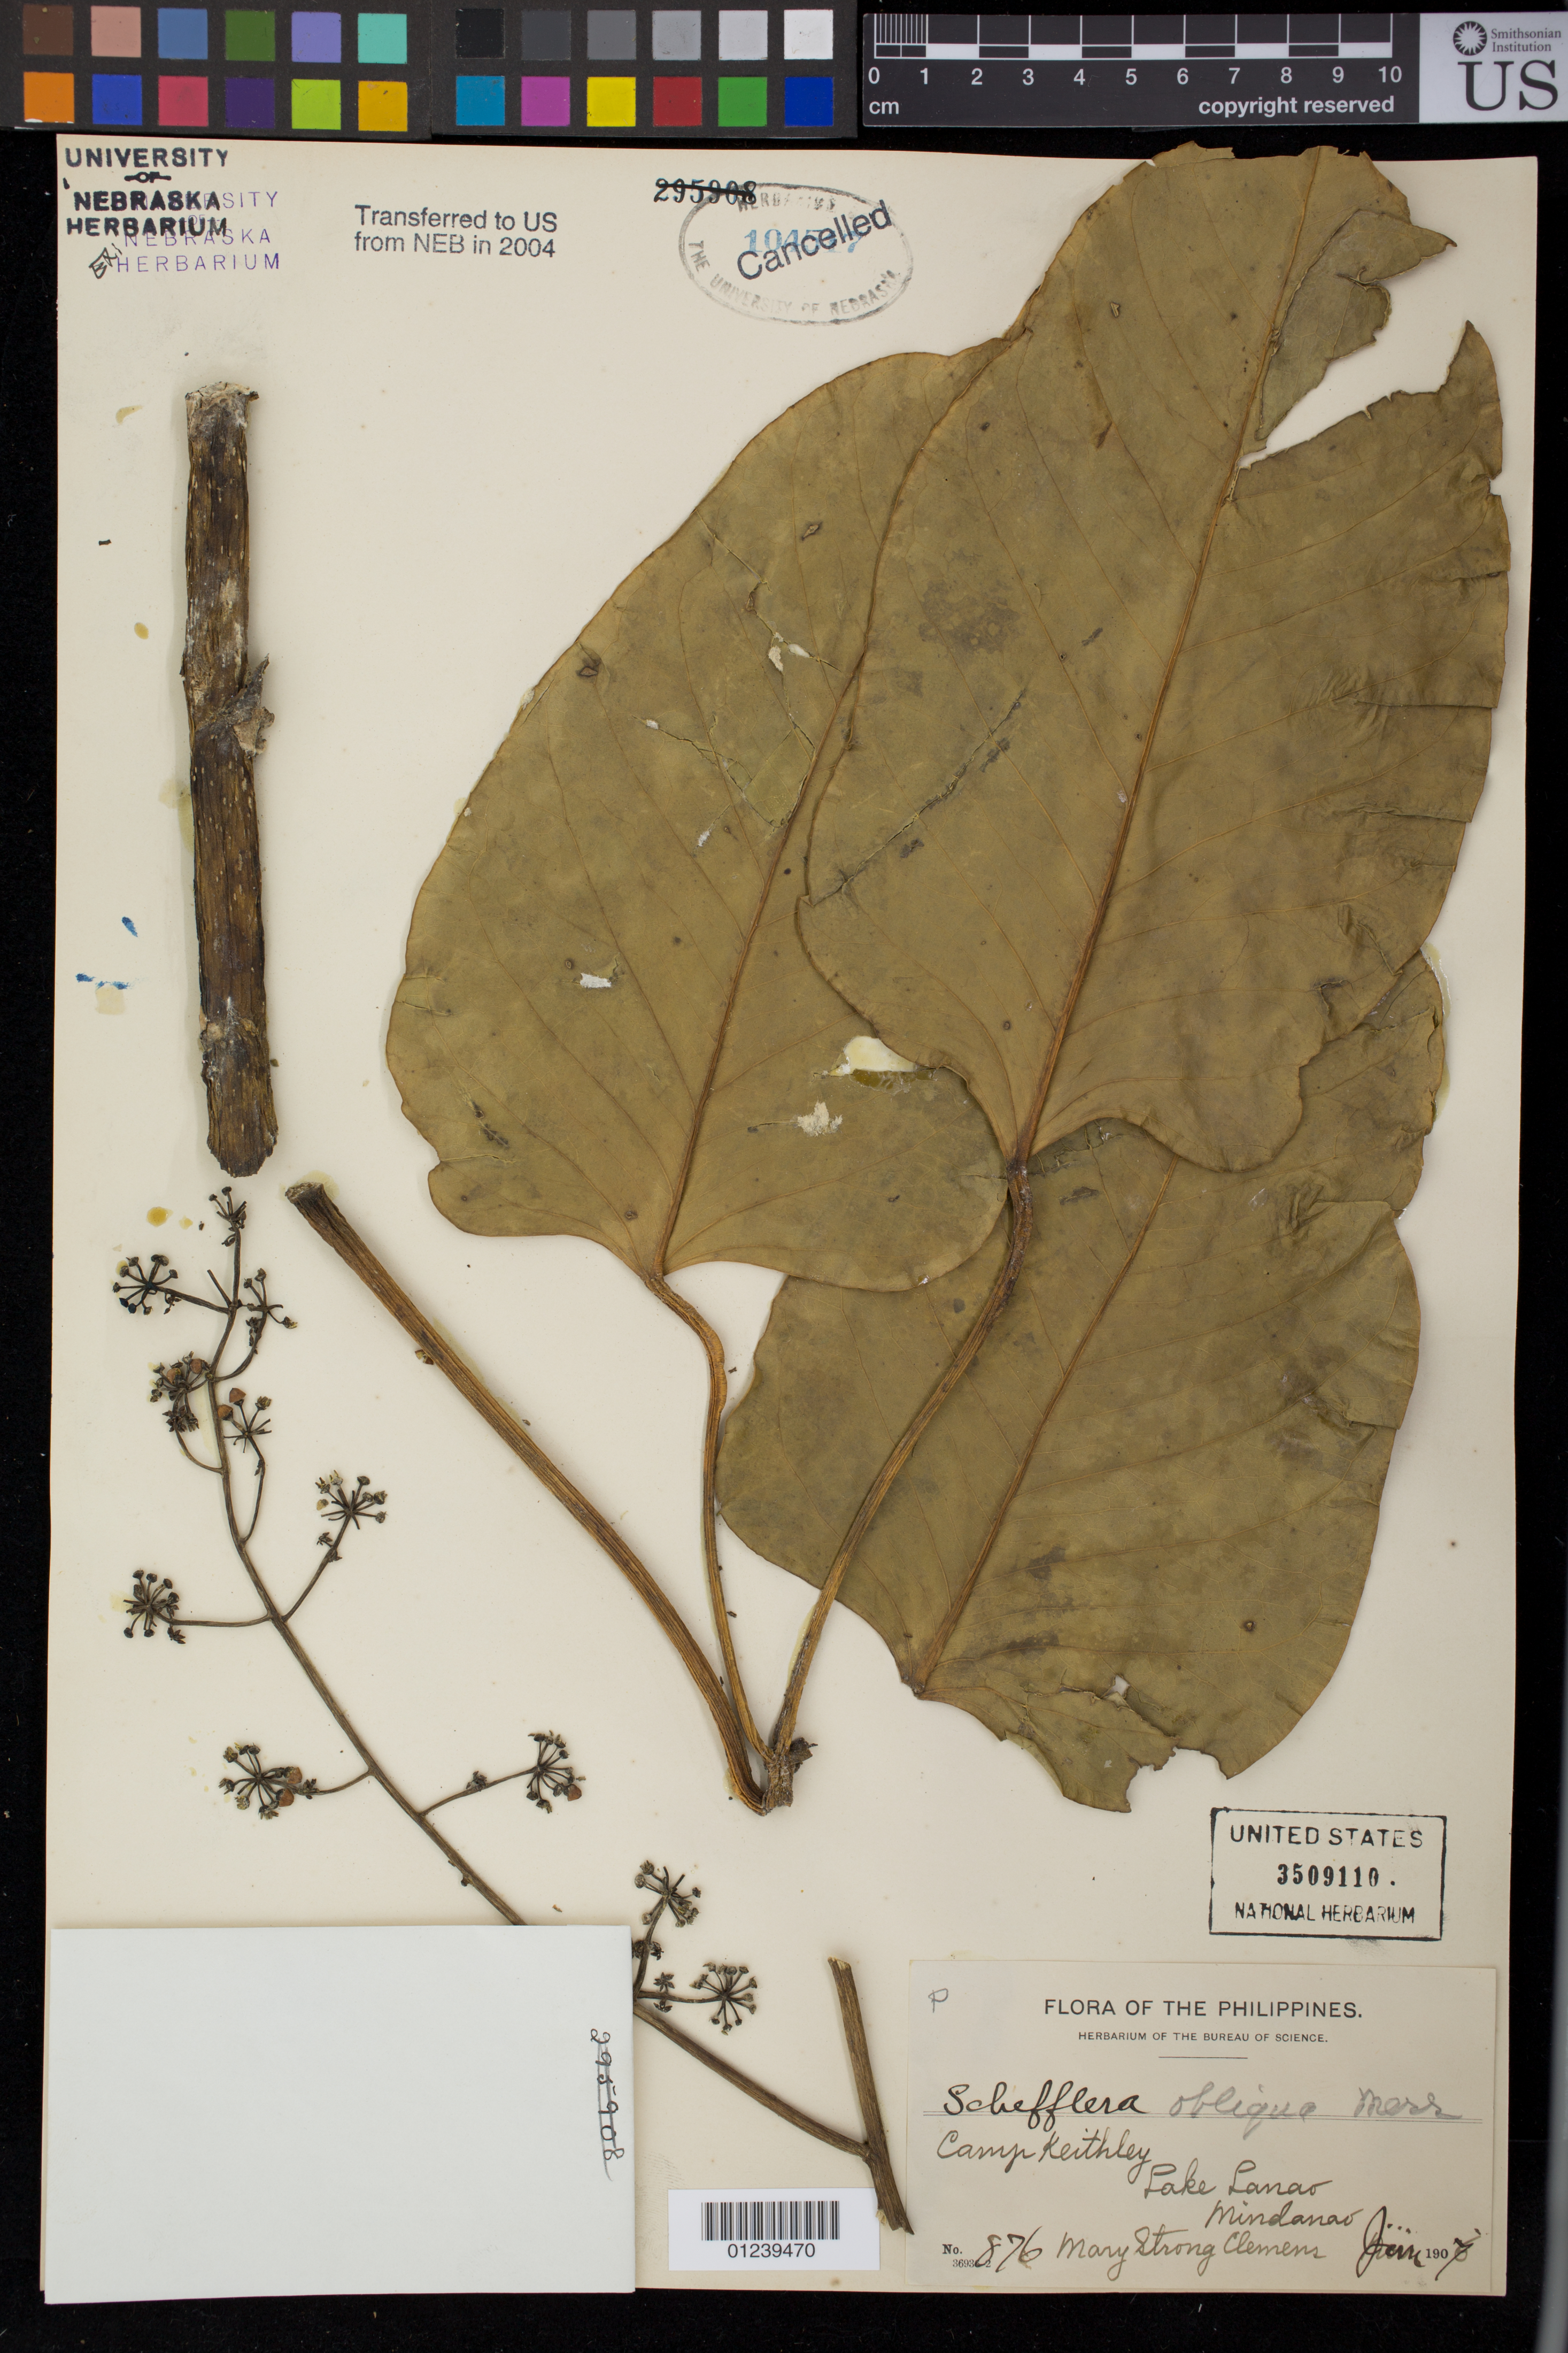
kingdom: Plantae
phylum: Tracheophyta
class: Magnoliopsida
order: Apiales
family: Araliaceae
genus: Schefflera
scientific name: Schefflera obligua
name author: Merr.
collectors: M. S. Clemens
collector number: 876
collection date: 1907-06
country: Philippines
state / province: Muslim Mindanao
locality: Camp Keithley, Lake Lanao, Mindanao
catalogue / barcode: US 3509110